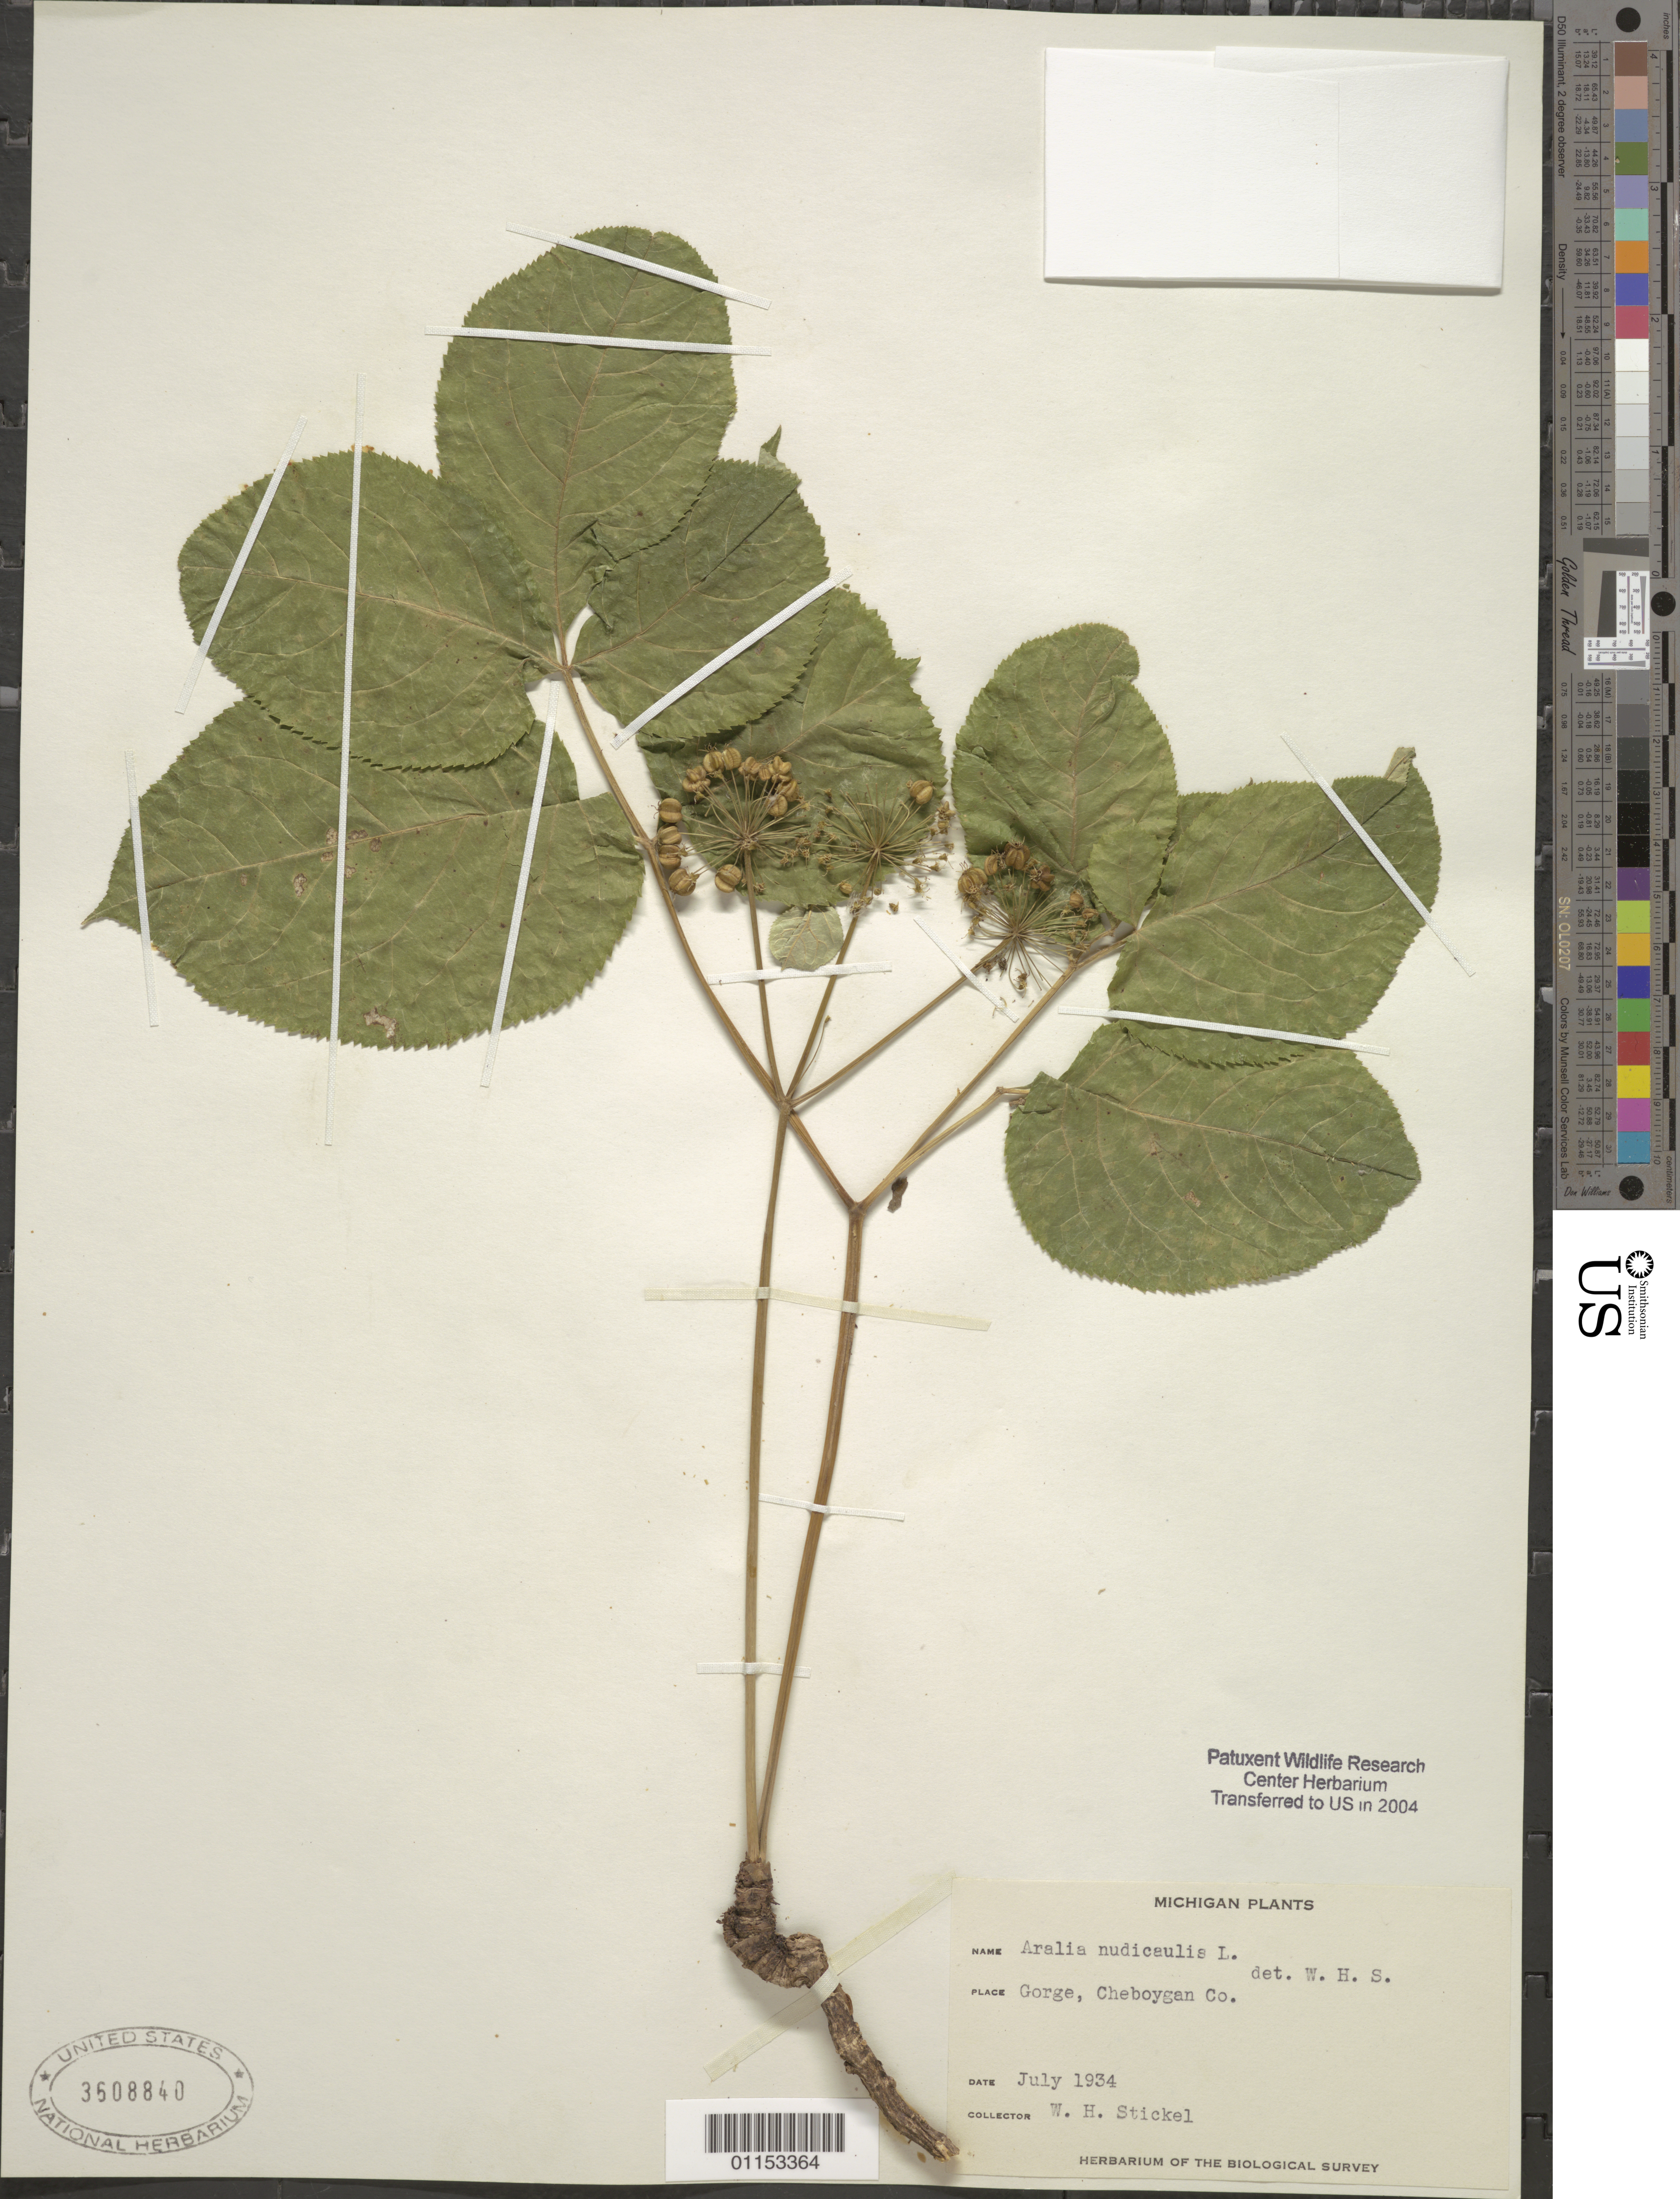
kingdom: Plantae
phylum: Tracheophyta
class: Magnoliopsida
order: Apiales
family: Araliaceae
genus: Aralia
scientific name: Aralia nudicaulis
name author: L.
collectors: W. Stickel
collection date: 1934-07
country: United States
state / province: Michigan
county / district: Cheboygan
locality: Gorge.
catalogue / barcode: US 3608840